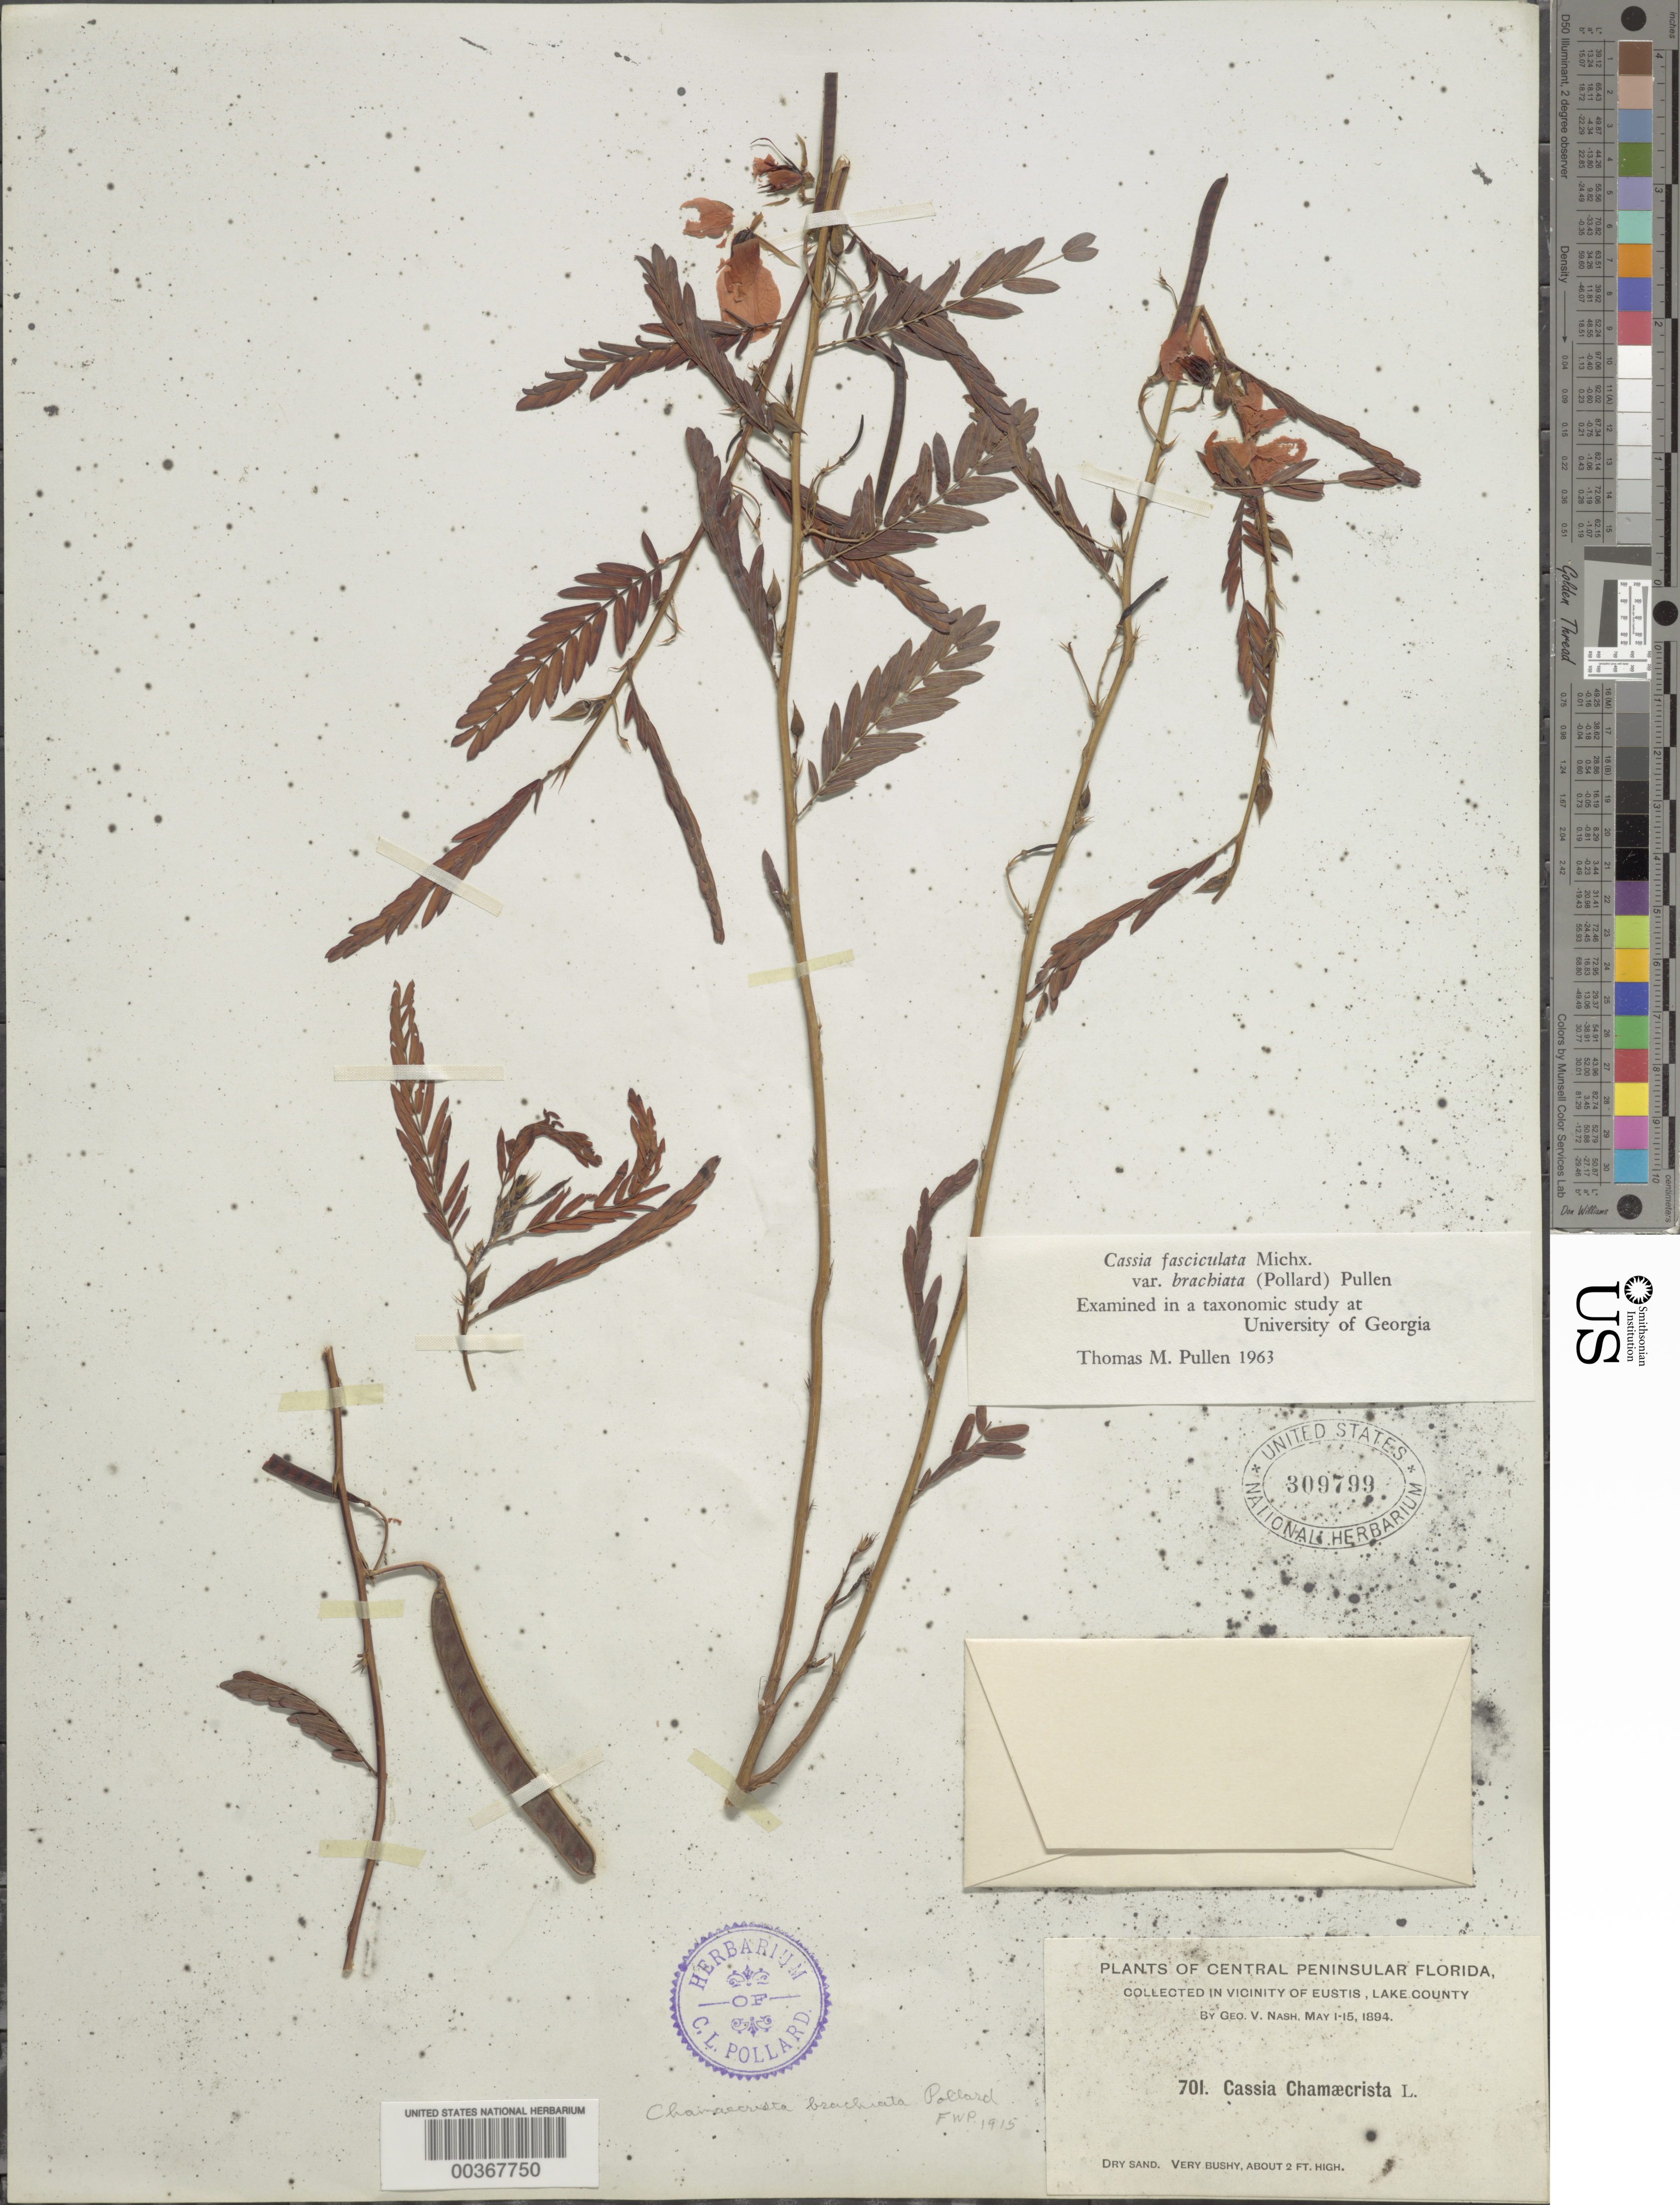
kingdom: Plantae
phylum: Tracheophyta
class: Magnoliopsida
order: Fabales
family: Fabaceae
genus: Cassia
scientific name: Cassia fasciculata var. brachiata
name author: (Pollard) Pullen ex Isley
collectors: G. V. Nash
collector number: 701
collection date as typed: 01 May 1894 to 15 May 1894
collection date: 1894-05-01/1894-05-15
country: United States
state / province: Florida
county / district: Lake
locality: In vicinity of eustis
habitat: Dry sand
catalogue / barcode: US 309799